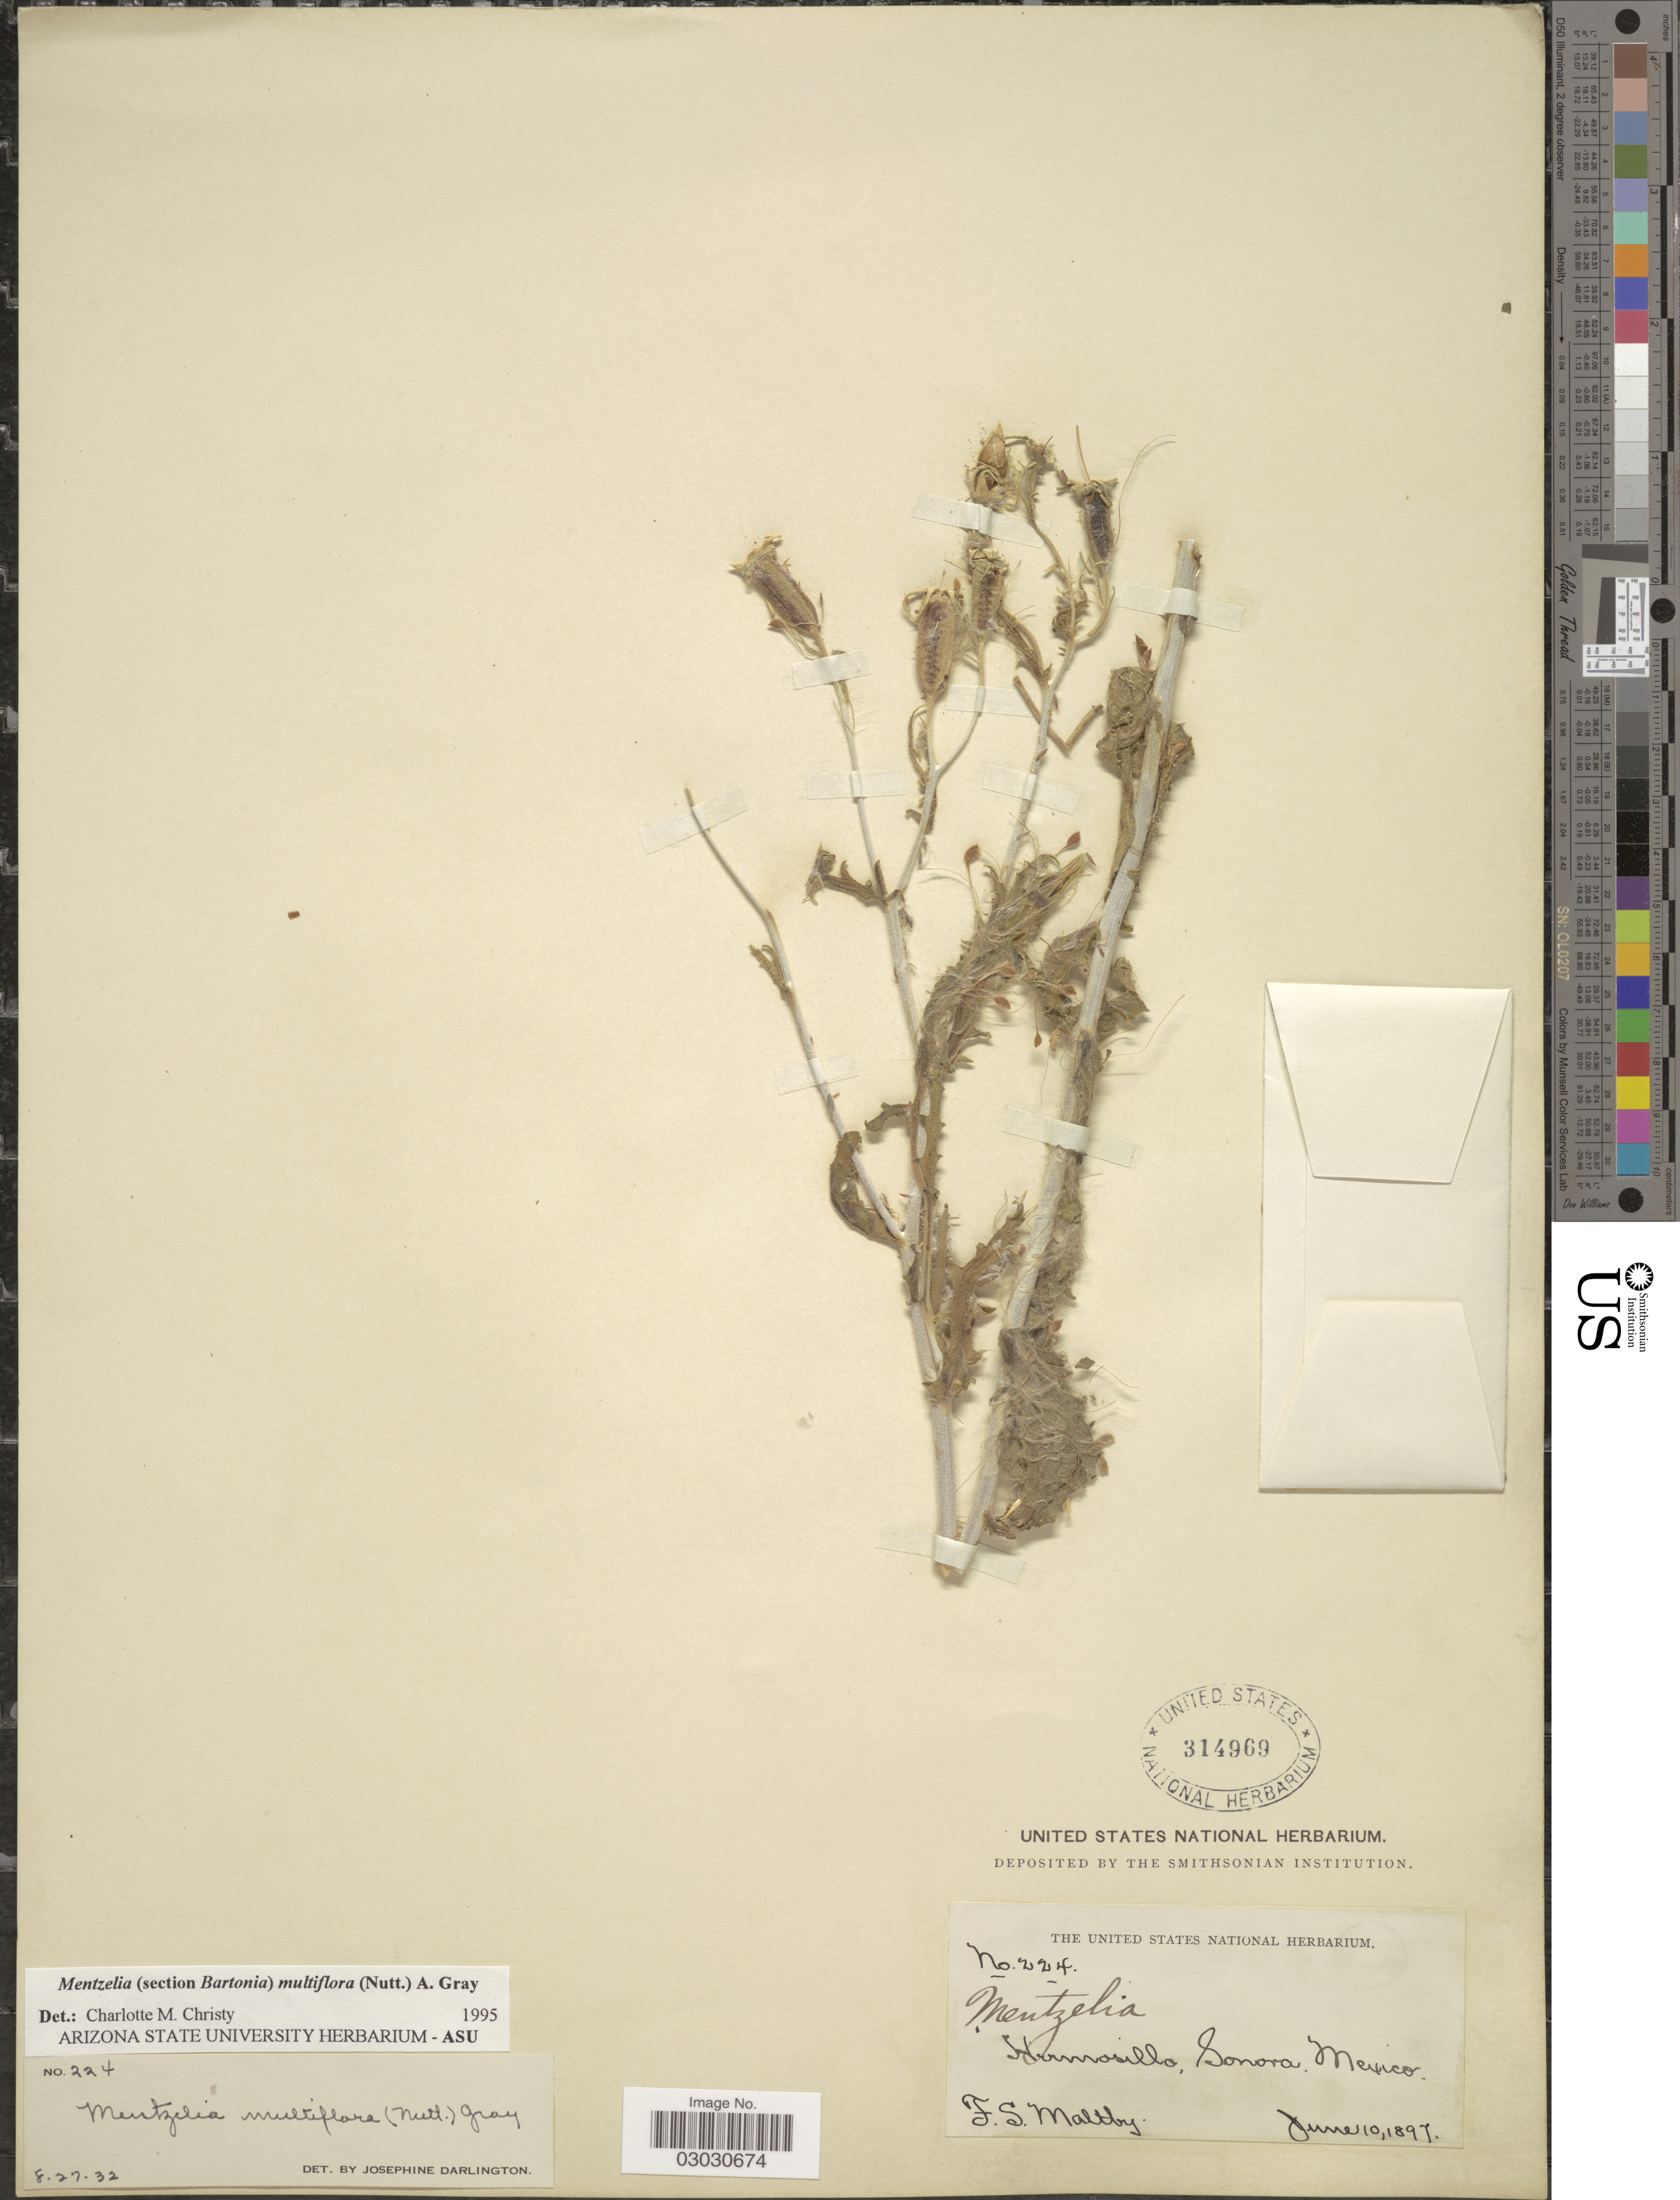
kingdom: Plantae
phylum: Tracheophyta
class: Magnoliopsida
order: Cornales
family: Loasaceae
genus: Mentzelia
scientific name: Mentzelia multiflora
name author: (Nutt.) A. Gray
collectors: F. S. Maltby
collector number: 224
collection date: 1897-06-10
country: Mexico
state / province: Sonora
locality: Hermosillo.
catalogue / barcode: US 314969